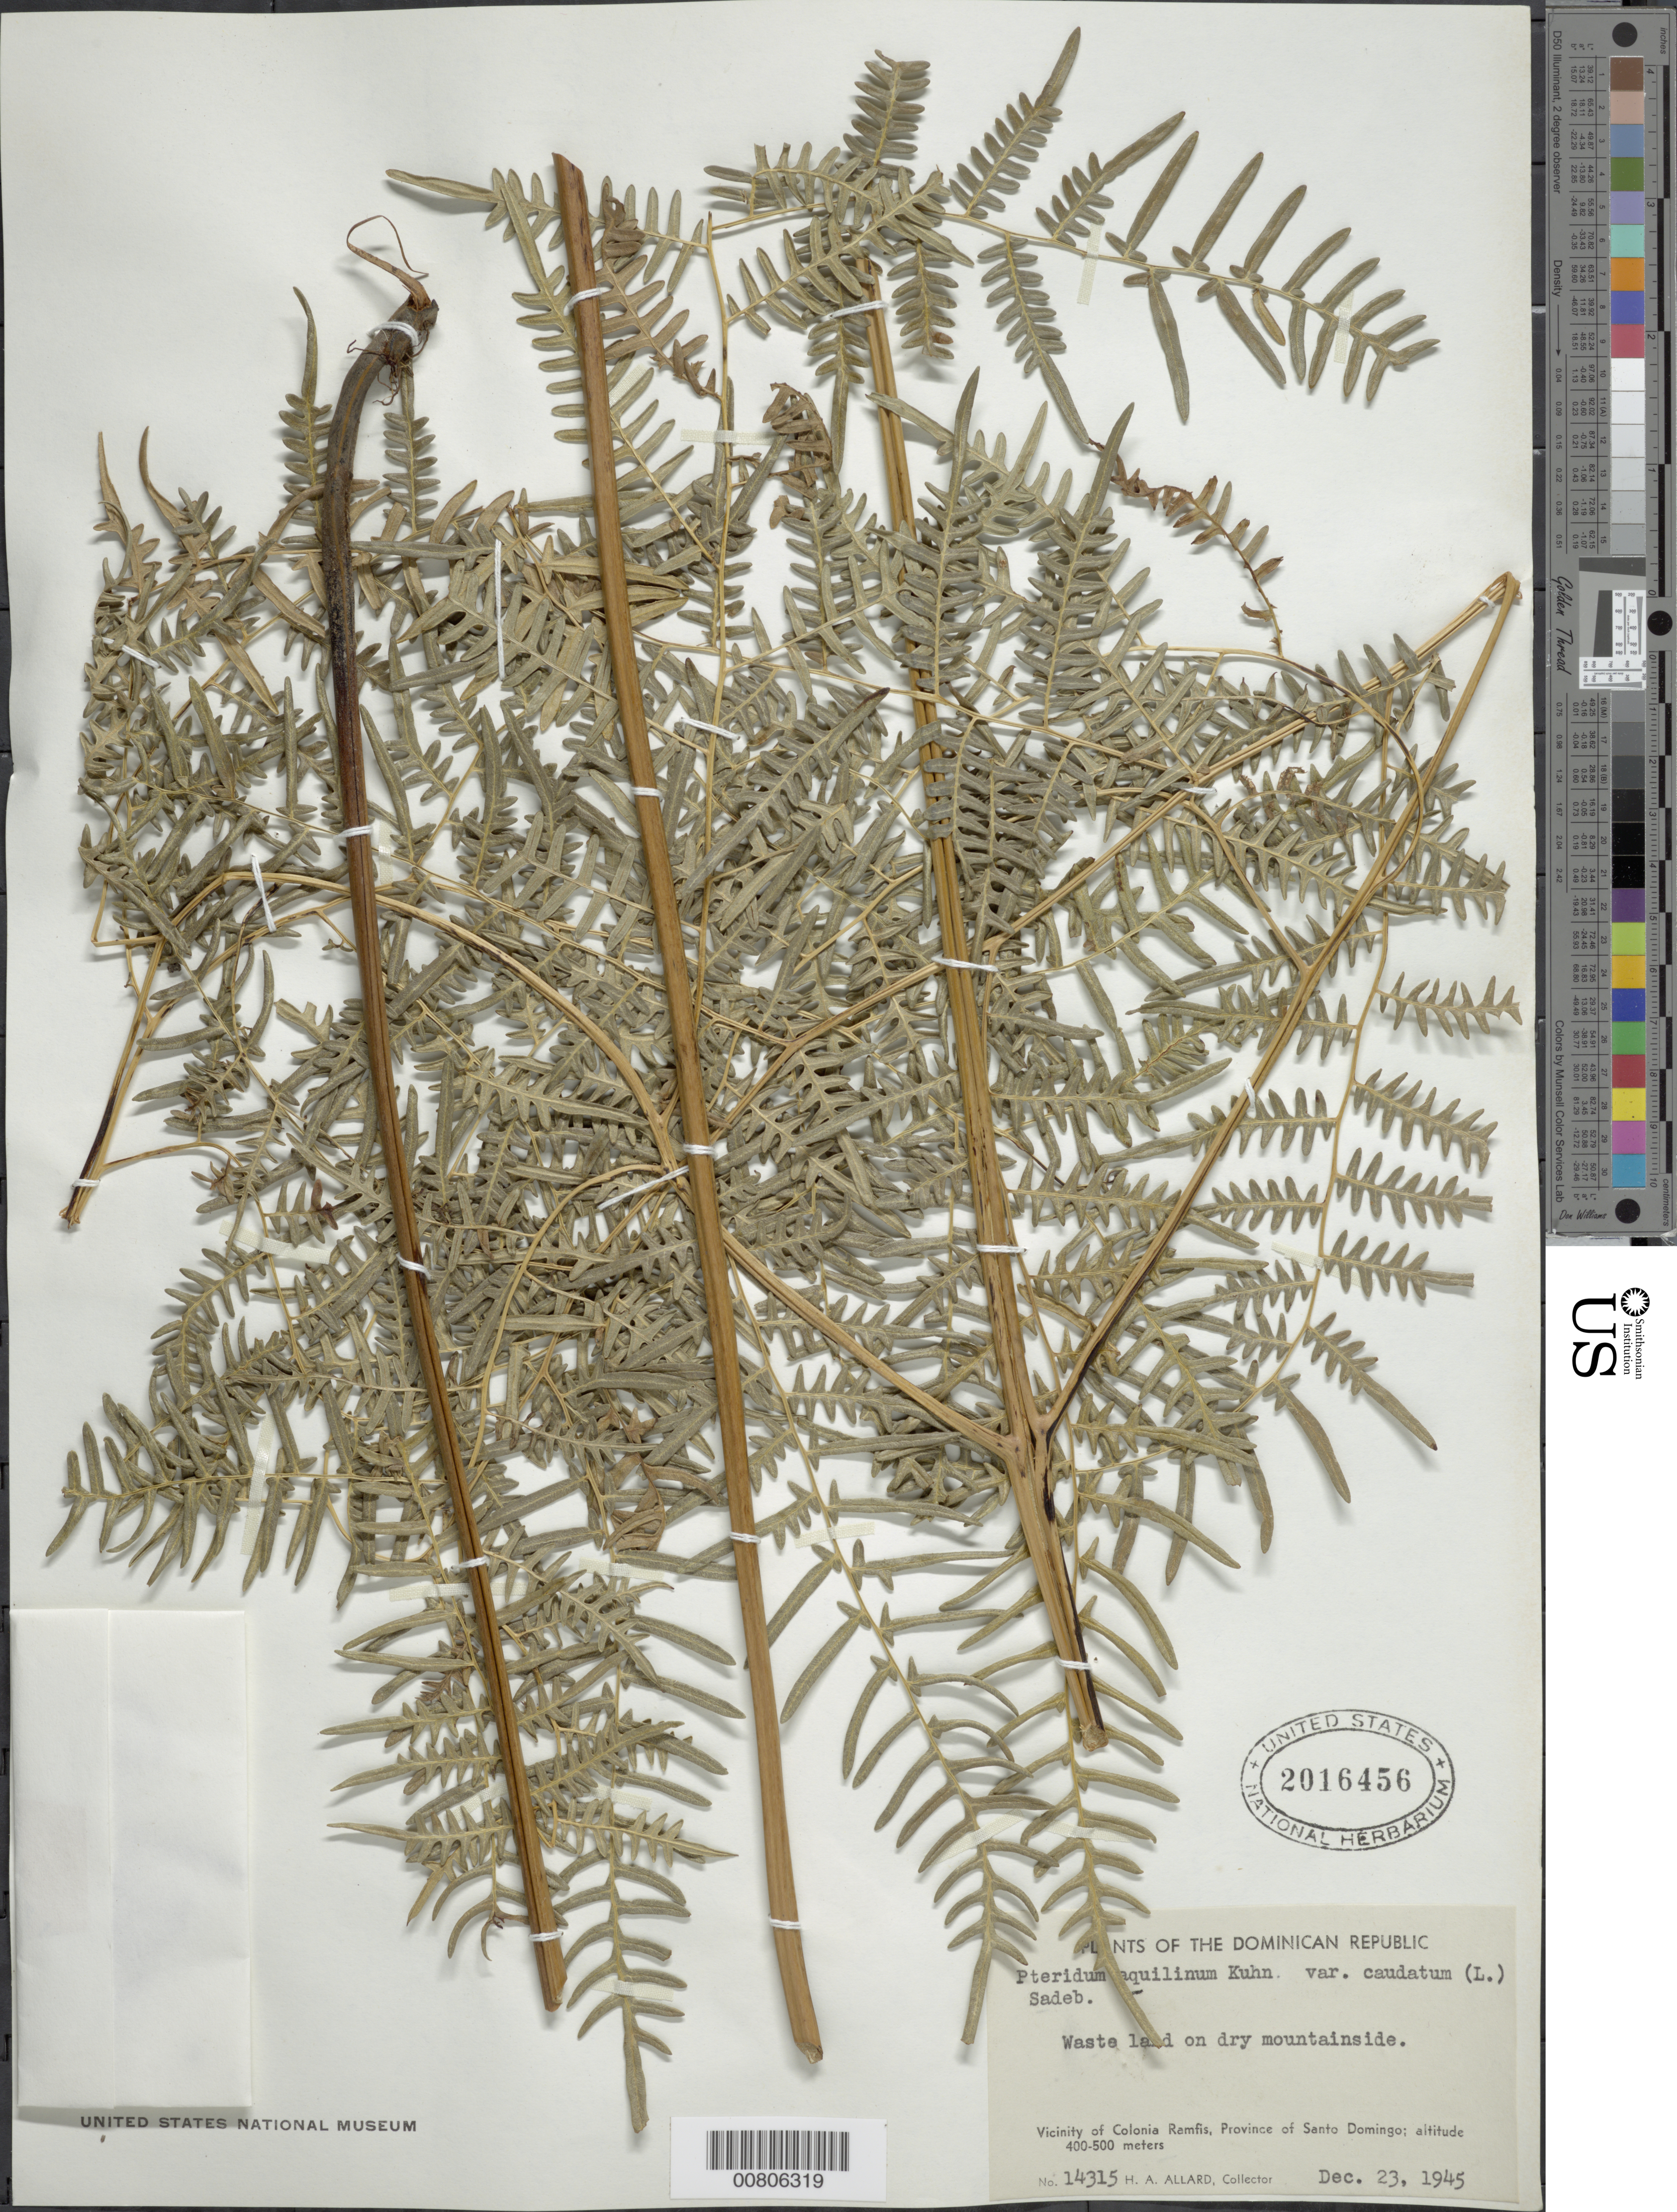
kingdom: Plantae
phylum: Tracheophyta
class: Polypodiopsida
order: Polypodiales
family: Dennstaedtiaceae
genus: Pteridium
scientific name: Pteridium caudatum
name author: (L.) Maxon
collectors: H. A. Allard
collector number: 14315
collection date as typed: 23 Dec 1945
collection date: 1945-12-23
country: Dominican Republic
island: Hispaniola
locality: Prov. Santo Domingo, vicinity Colonia Ramfis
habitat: Waste land on dry mountainside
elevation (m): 400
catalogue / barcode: US 2016456